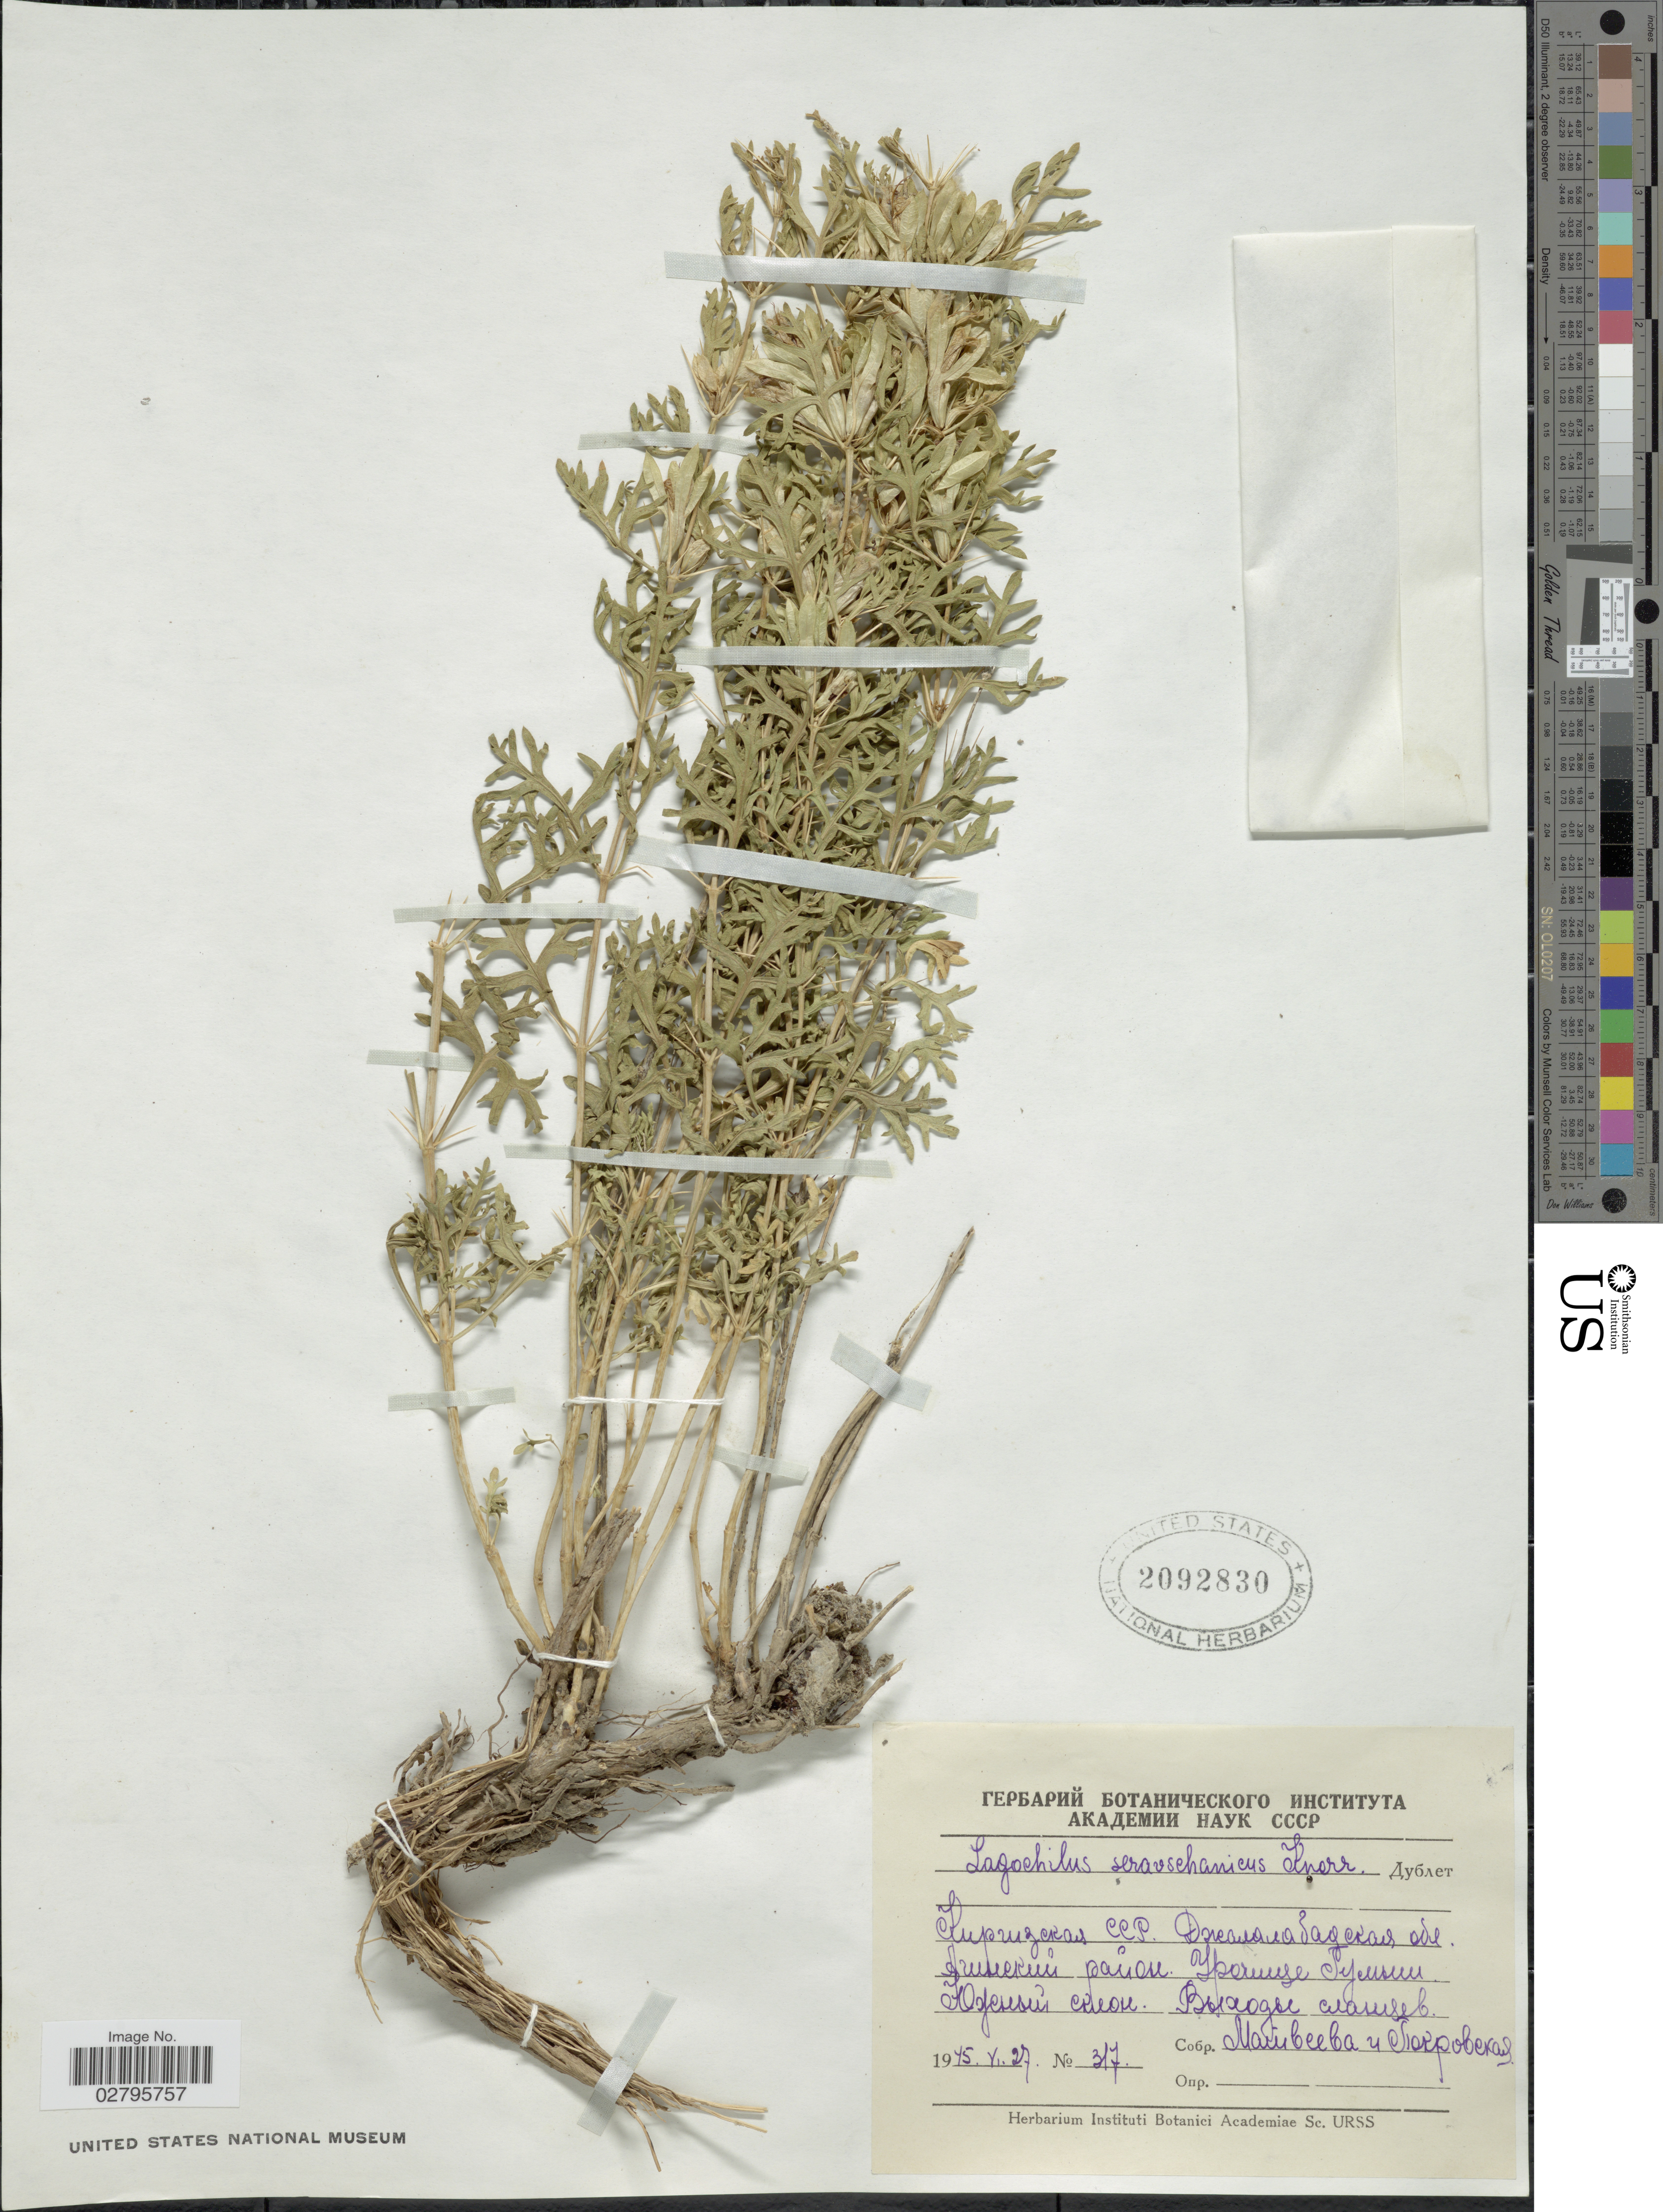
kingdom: Plantae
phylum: Tracheophyta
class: Magnoliopsida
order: Lamiales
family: Lamiaceae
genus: Lagochilus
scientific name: Lagochilus seravschanicus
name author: Knorring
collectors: Collector illegible & Collector illegible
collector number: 317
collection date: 1945-05-27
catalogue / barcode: US 2092830